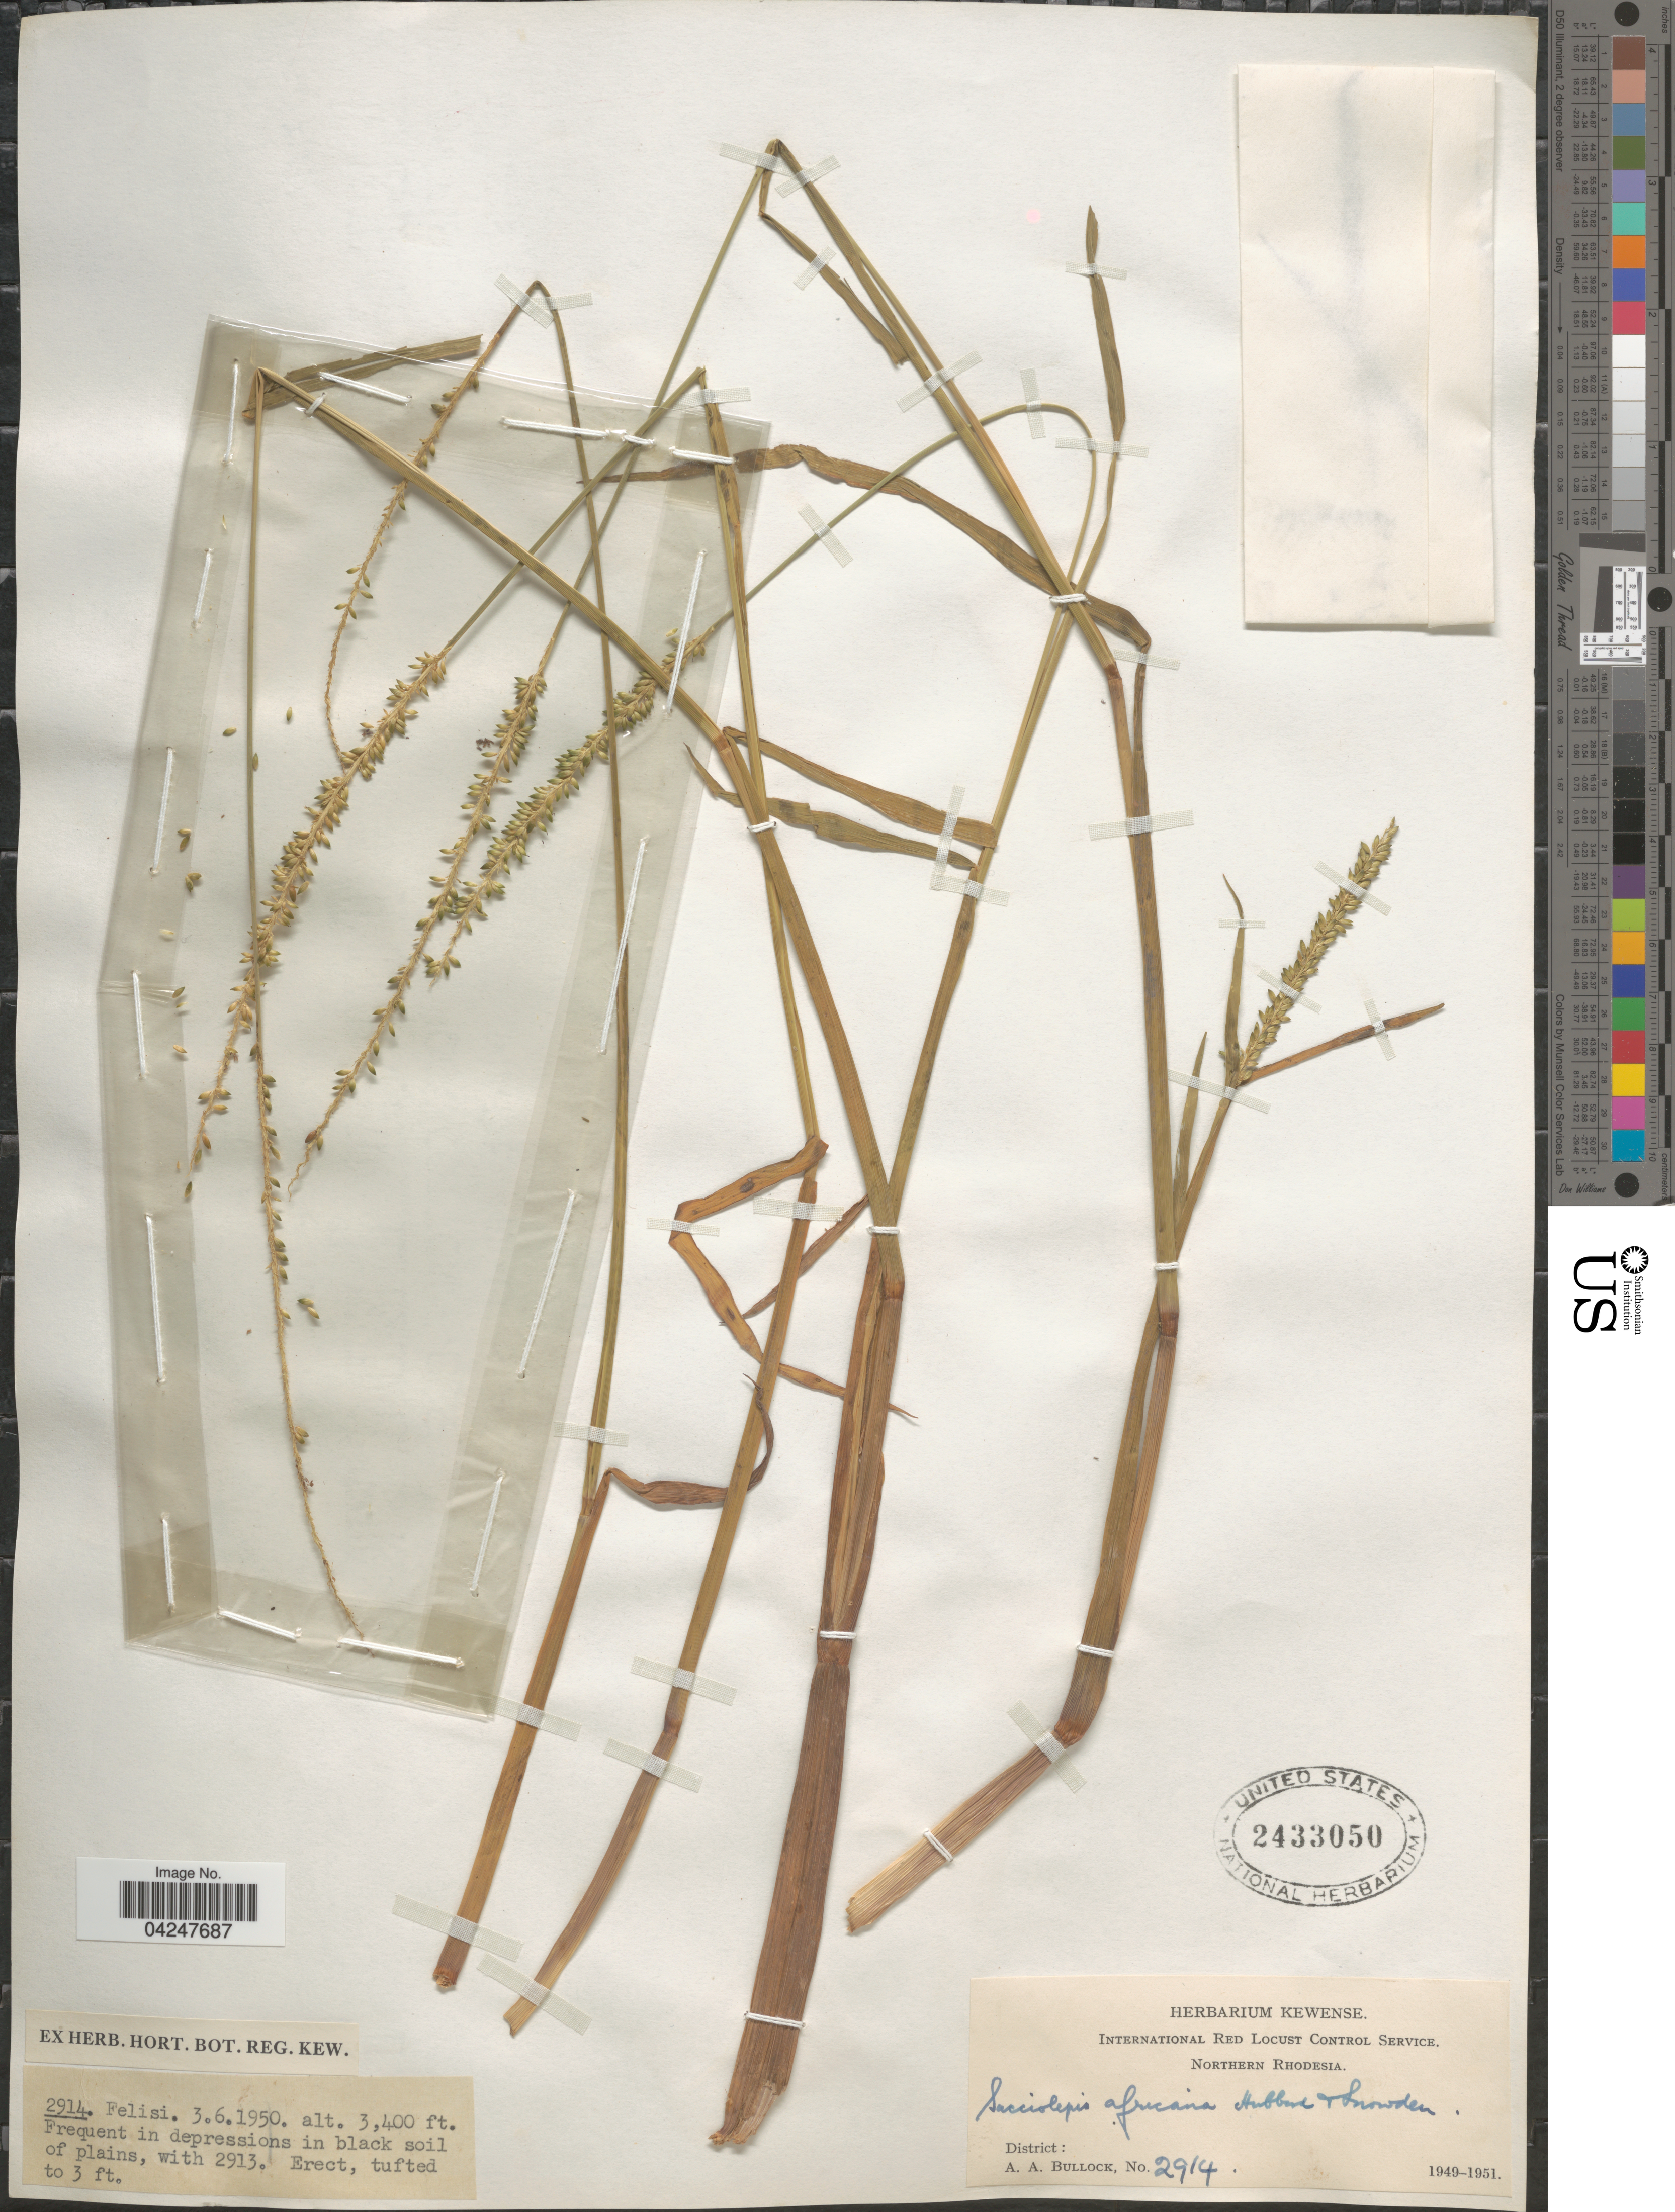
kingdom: Plantae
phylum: Tracheophyta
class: Liliopsida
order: Poales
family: Poaceae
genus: Sacciolepis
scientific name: Sacciolepis africana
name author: C. E. Hubb. & Snowden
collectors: A. Bullock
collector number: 2914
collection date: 1950-06-03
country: Zambia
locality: Northern Rhodesia. Frequent in depressions in black soil of plains.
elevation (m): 1036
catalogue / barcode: US 24330505